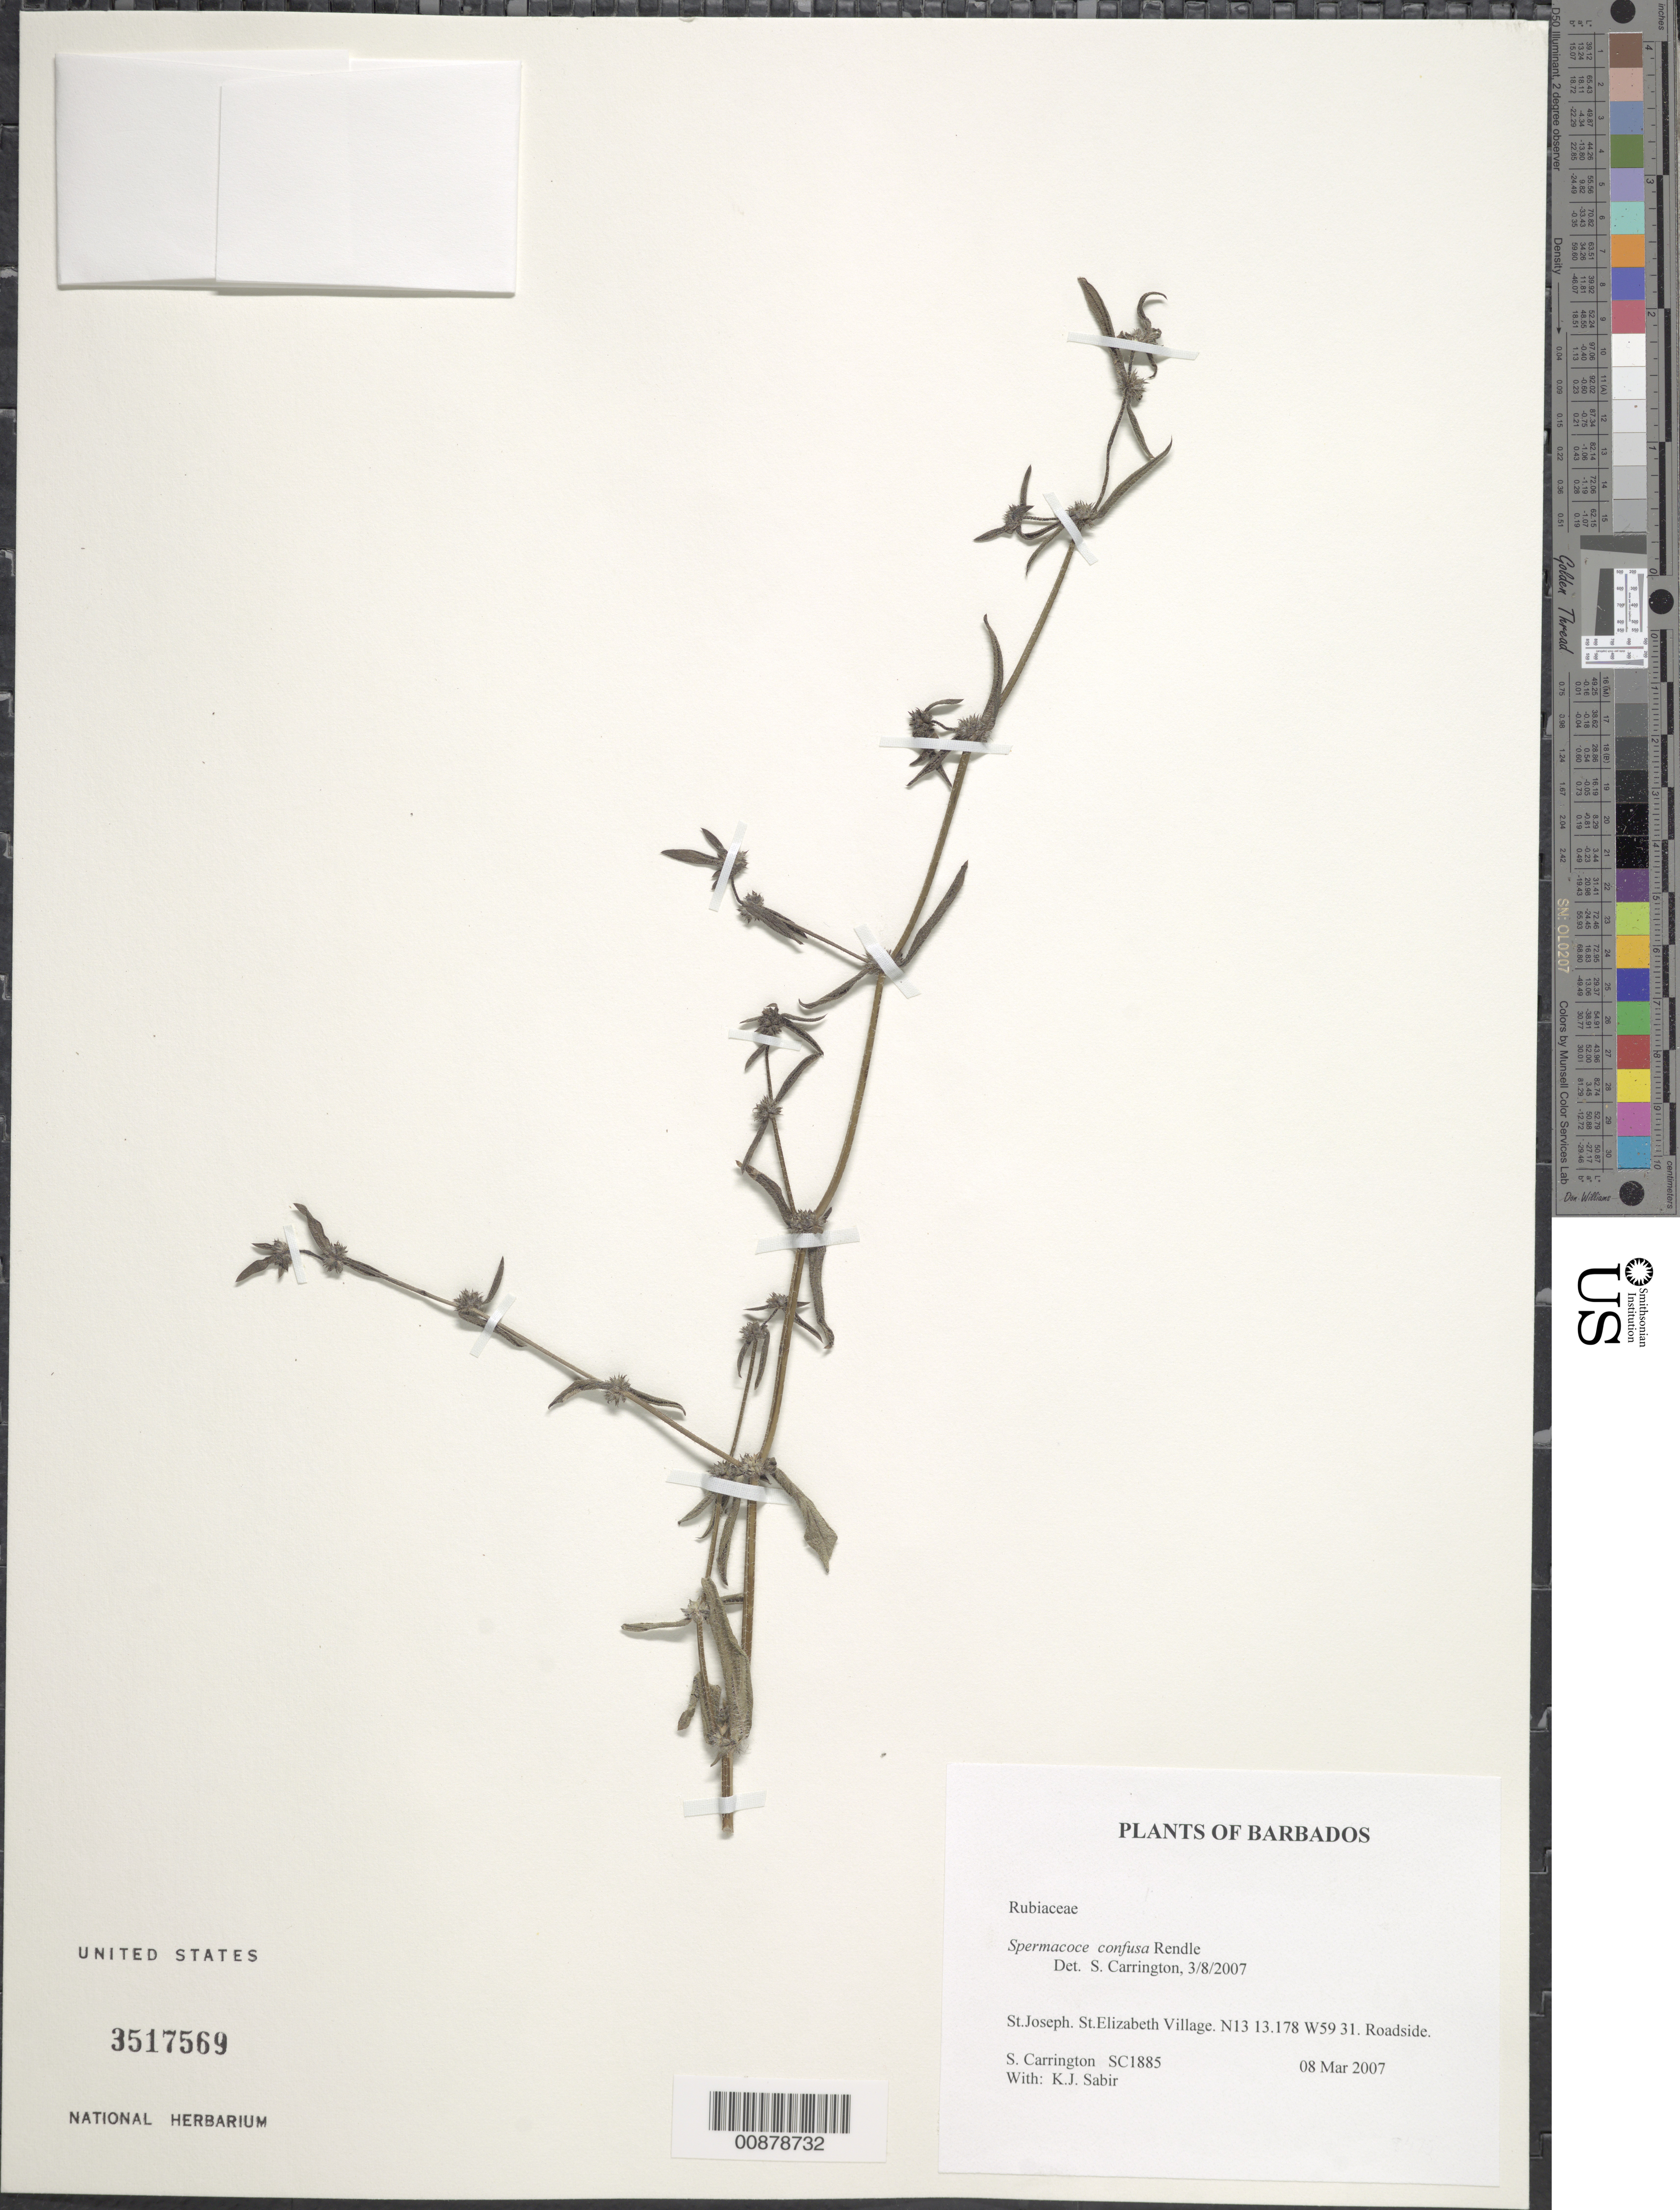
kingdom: Plantae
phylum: Tracheophyta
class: Magnoliopsida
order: Gentianales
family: Rubiaceae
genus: Spermacoce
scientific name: Spermacoce confusa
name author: Rendle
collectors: C. M. S. Carrington & K. Sabir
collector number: SC 1885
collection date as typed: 08 Mar 2007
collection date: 2007-03-08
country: Barbados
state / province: Saint Joseph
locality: St.Elizabeth Village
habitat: Roadside.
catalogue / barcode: US 3517569